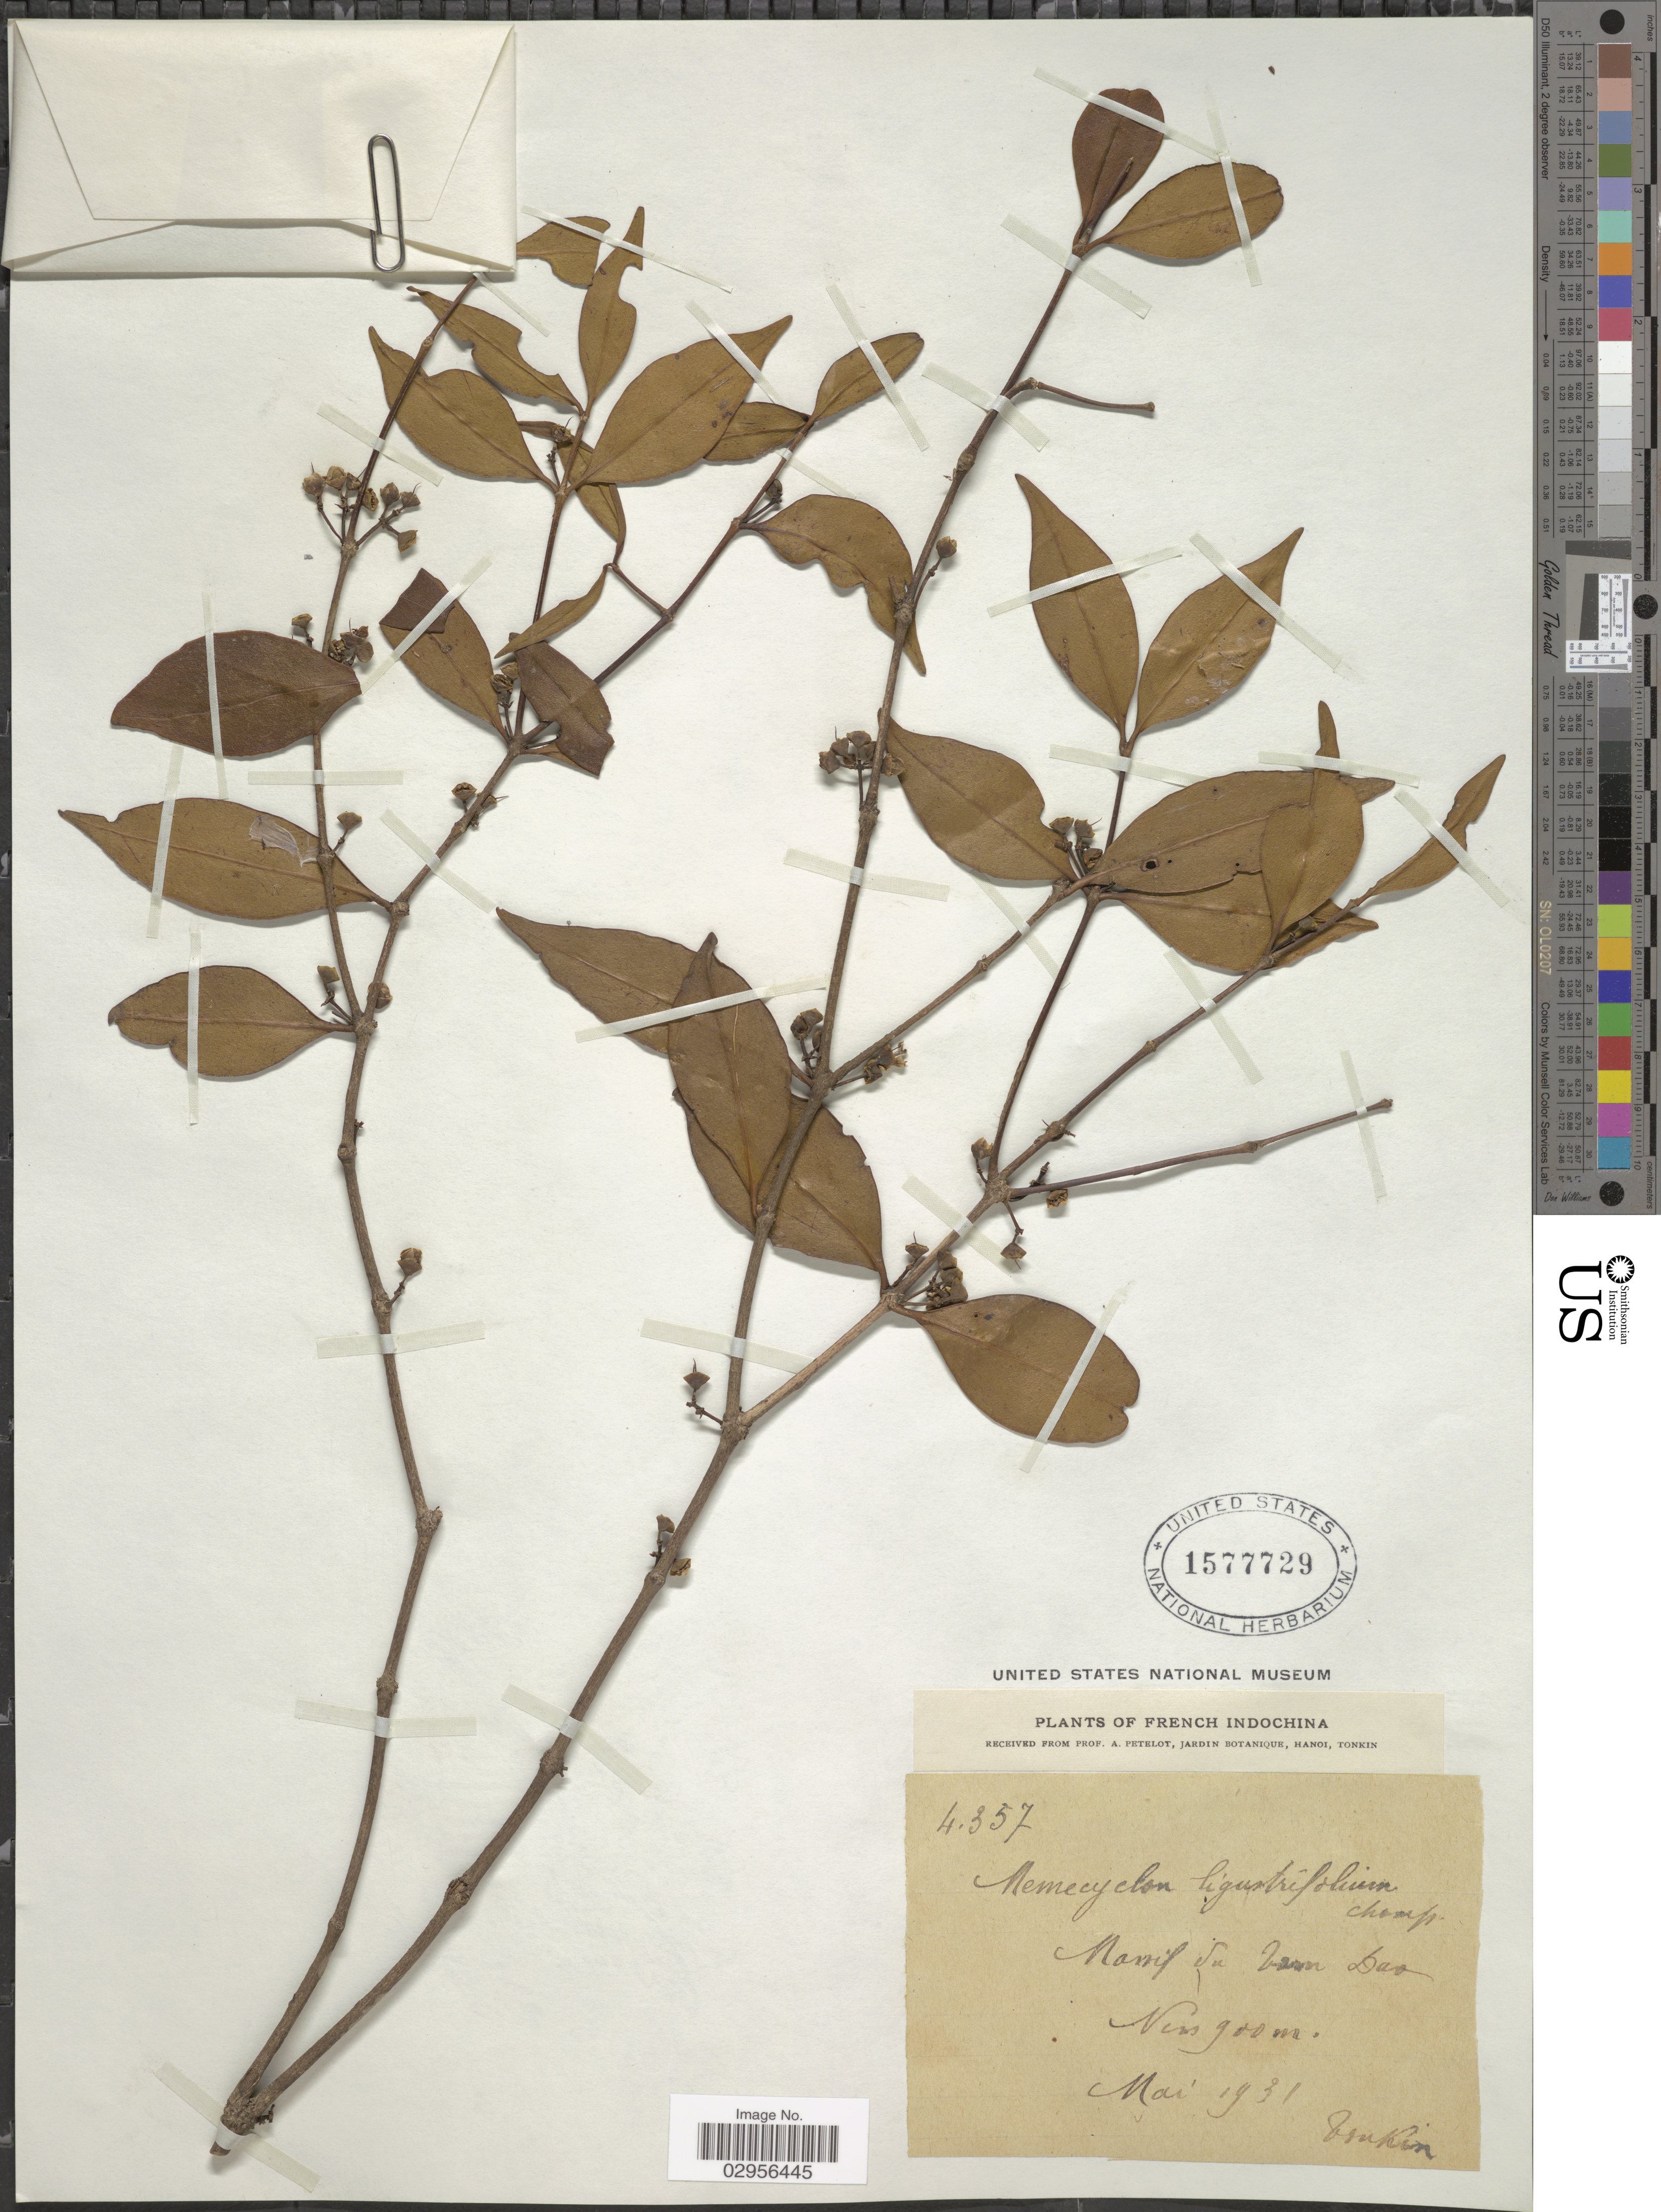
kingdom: Plantae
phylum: Tracheophyta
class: Magnoliopsida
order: Myrtales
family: Melastomataceae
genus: Memecylon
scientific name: Memecylon ligustrifolium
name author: Champ. ex Benth.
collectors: A. Petelot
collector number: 4357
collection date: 1931-05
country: Vietnam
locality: Tonkin. French IndoChina, Massif du Tam Dao.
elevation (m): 900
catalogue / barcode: US 1577729